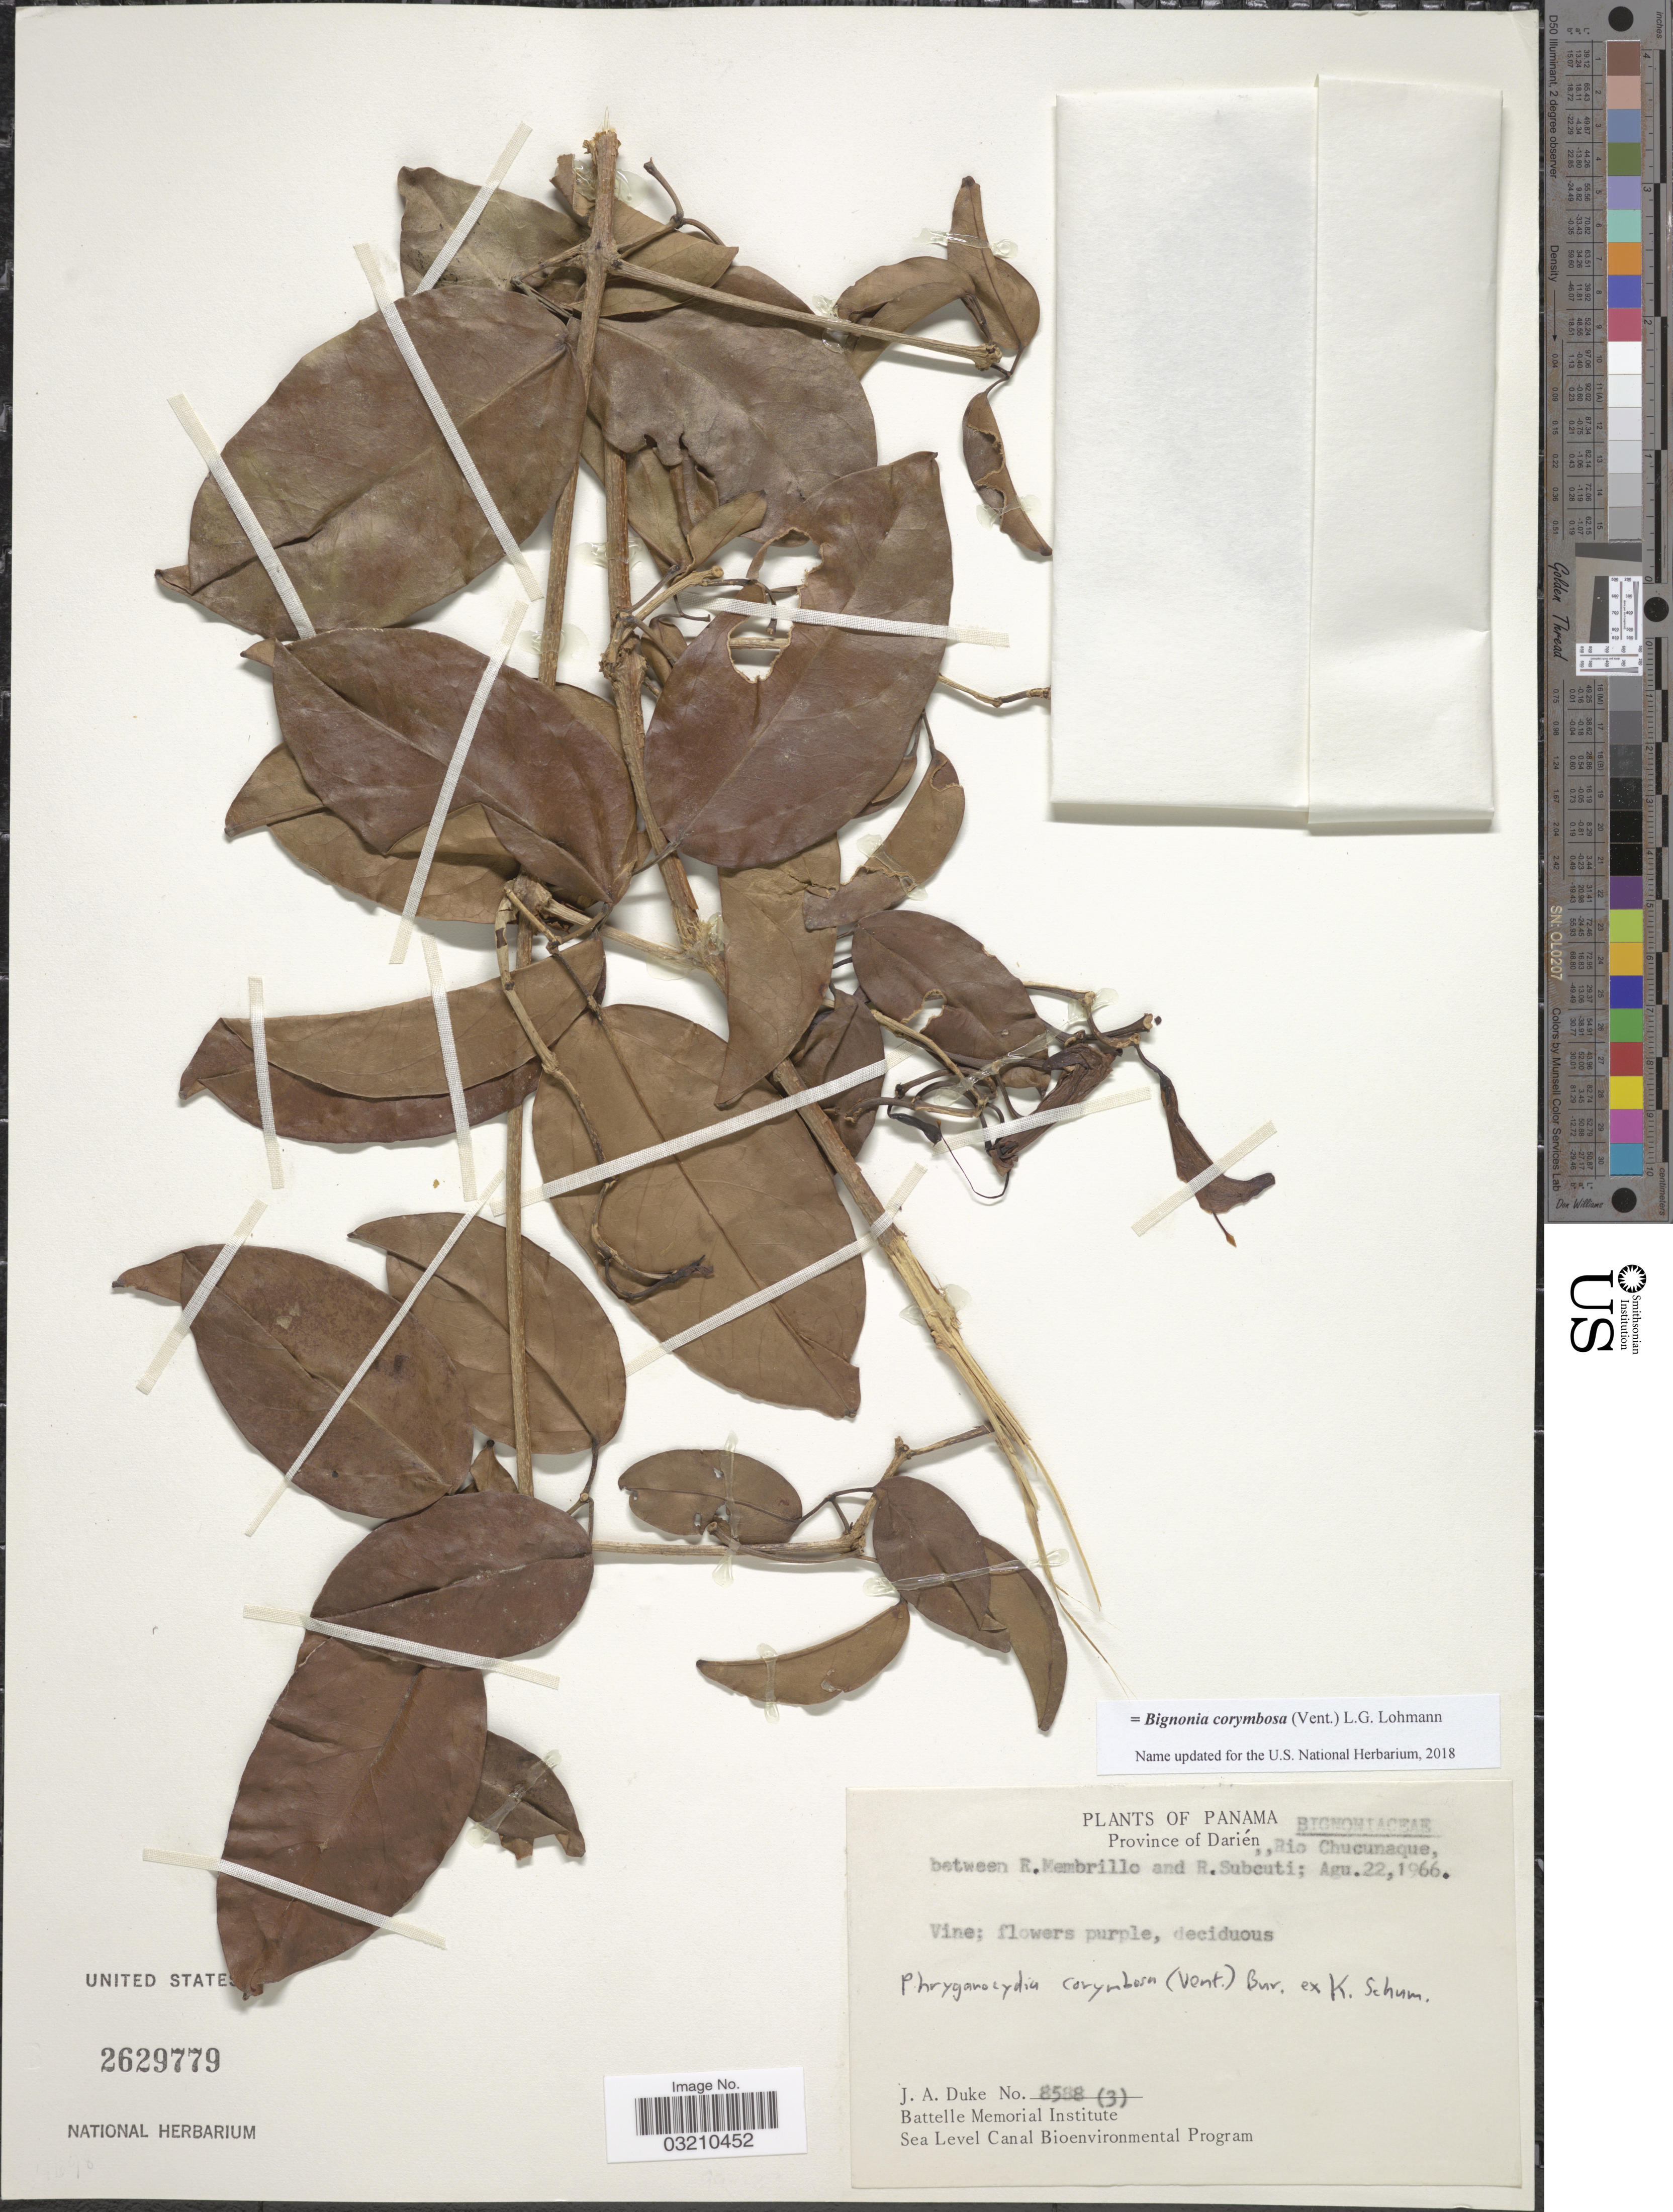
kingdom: Plantae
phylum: Tracheophyta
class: Magnoliopsida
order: Lamiales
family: Bignoniaceae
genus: Bignonia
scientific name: Bignonia corymbosa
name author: (Vent.) L.G. Lohmann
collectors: J. A. Duke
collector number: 8588(3)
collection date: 1966-08-22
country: Panama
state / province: Darién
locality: Rio Chucunaque, between R.Membrillo and R.Subeuti.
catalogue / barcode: US 2629779